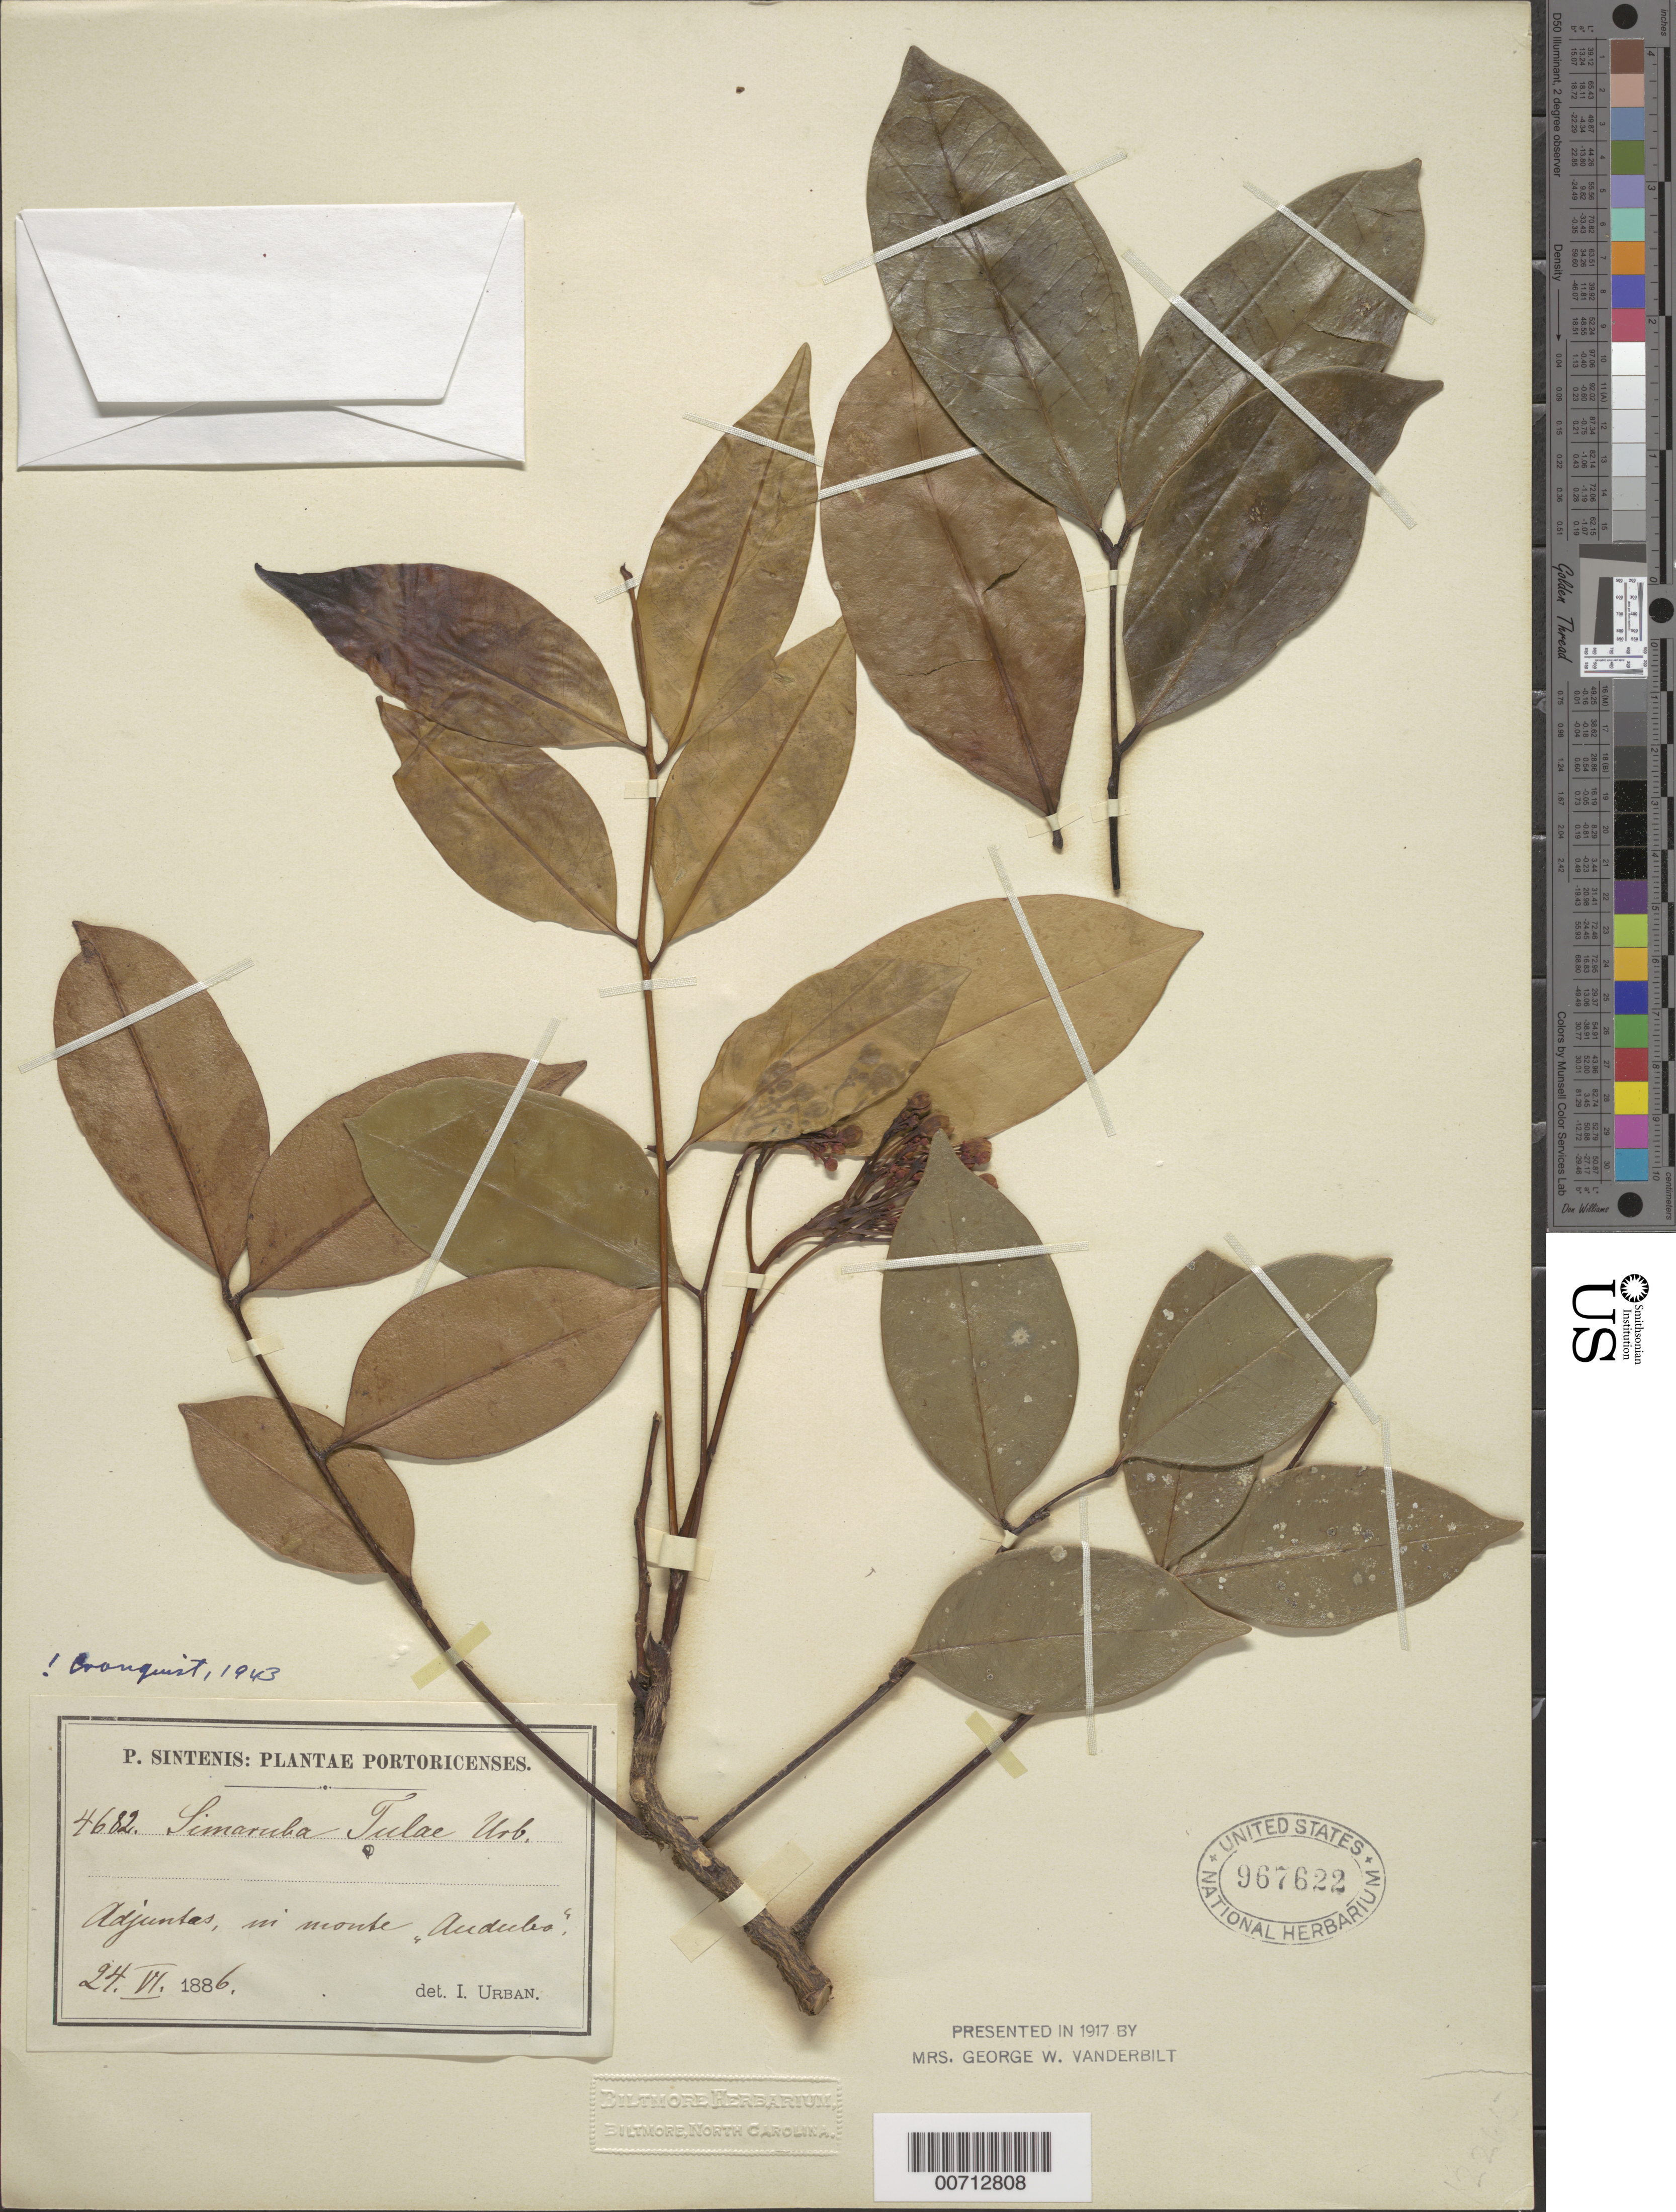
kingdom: Plantae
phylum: Tracheophyta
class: Magnoliopsida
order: Sapindales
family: Simaroubaceae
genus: Simarouba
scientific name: Simarouba tulae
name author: Urb.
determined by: Urban, Ignatz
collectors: P. Sintenis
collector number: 4682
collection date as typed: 24 Jun 1886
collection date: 1886-06-24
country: Puerto Rico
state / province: Adjuntas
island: Greater Antilles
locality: In monte Audubo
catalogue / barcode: US 967622